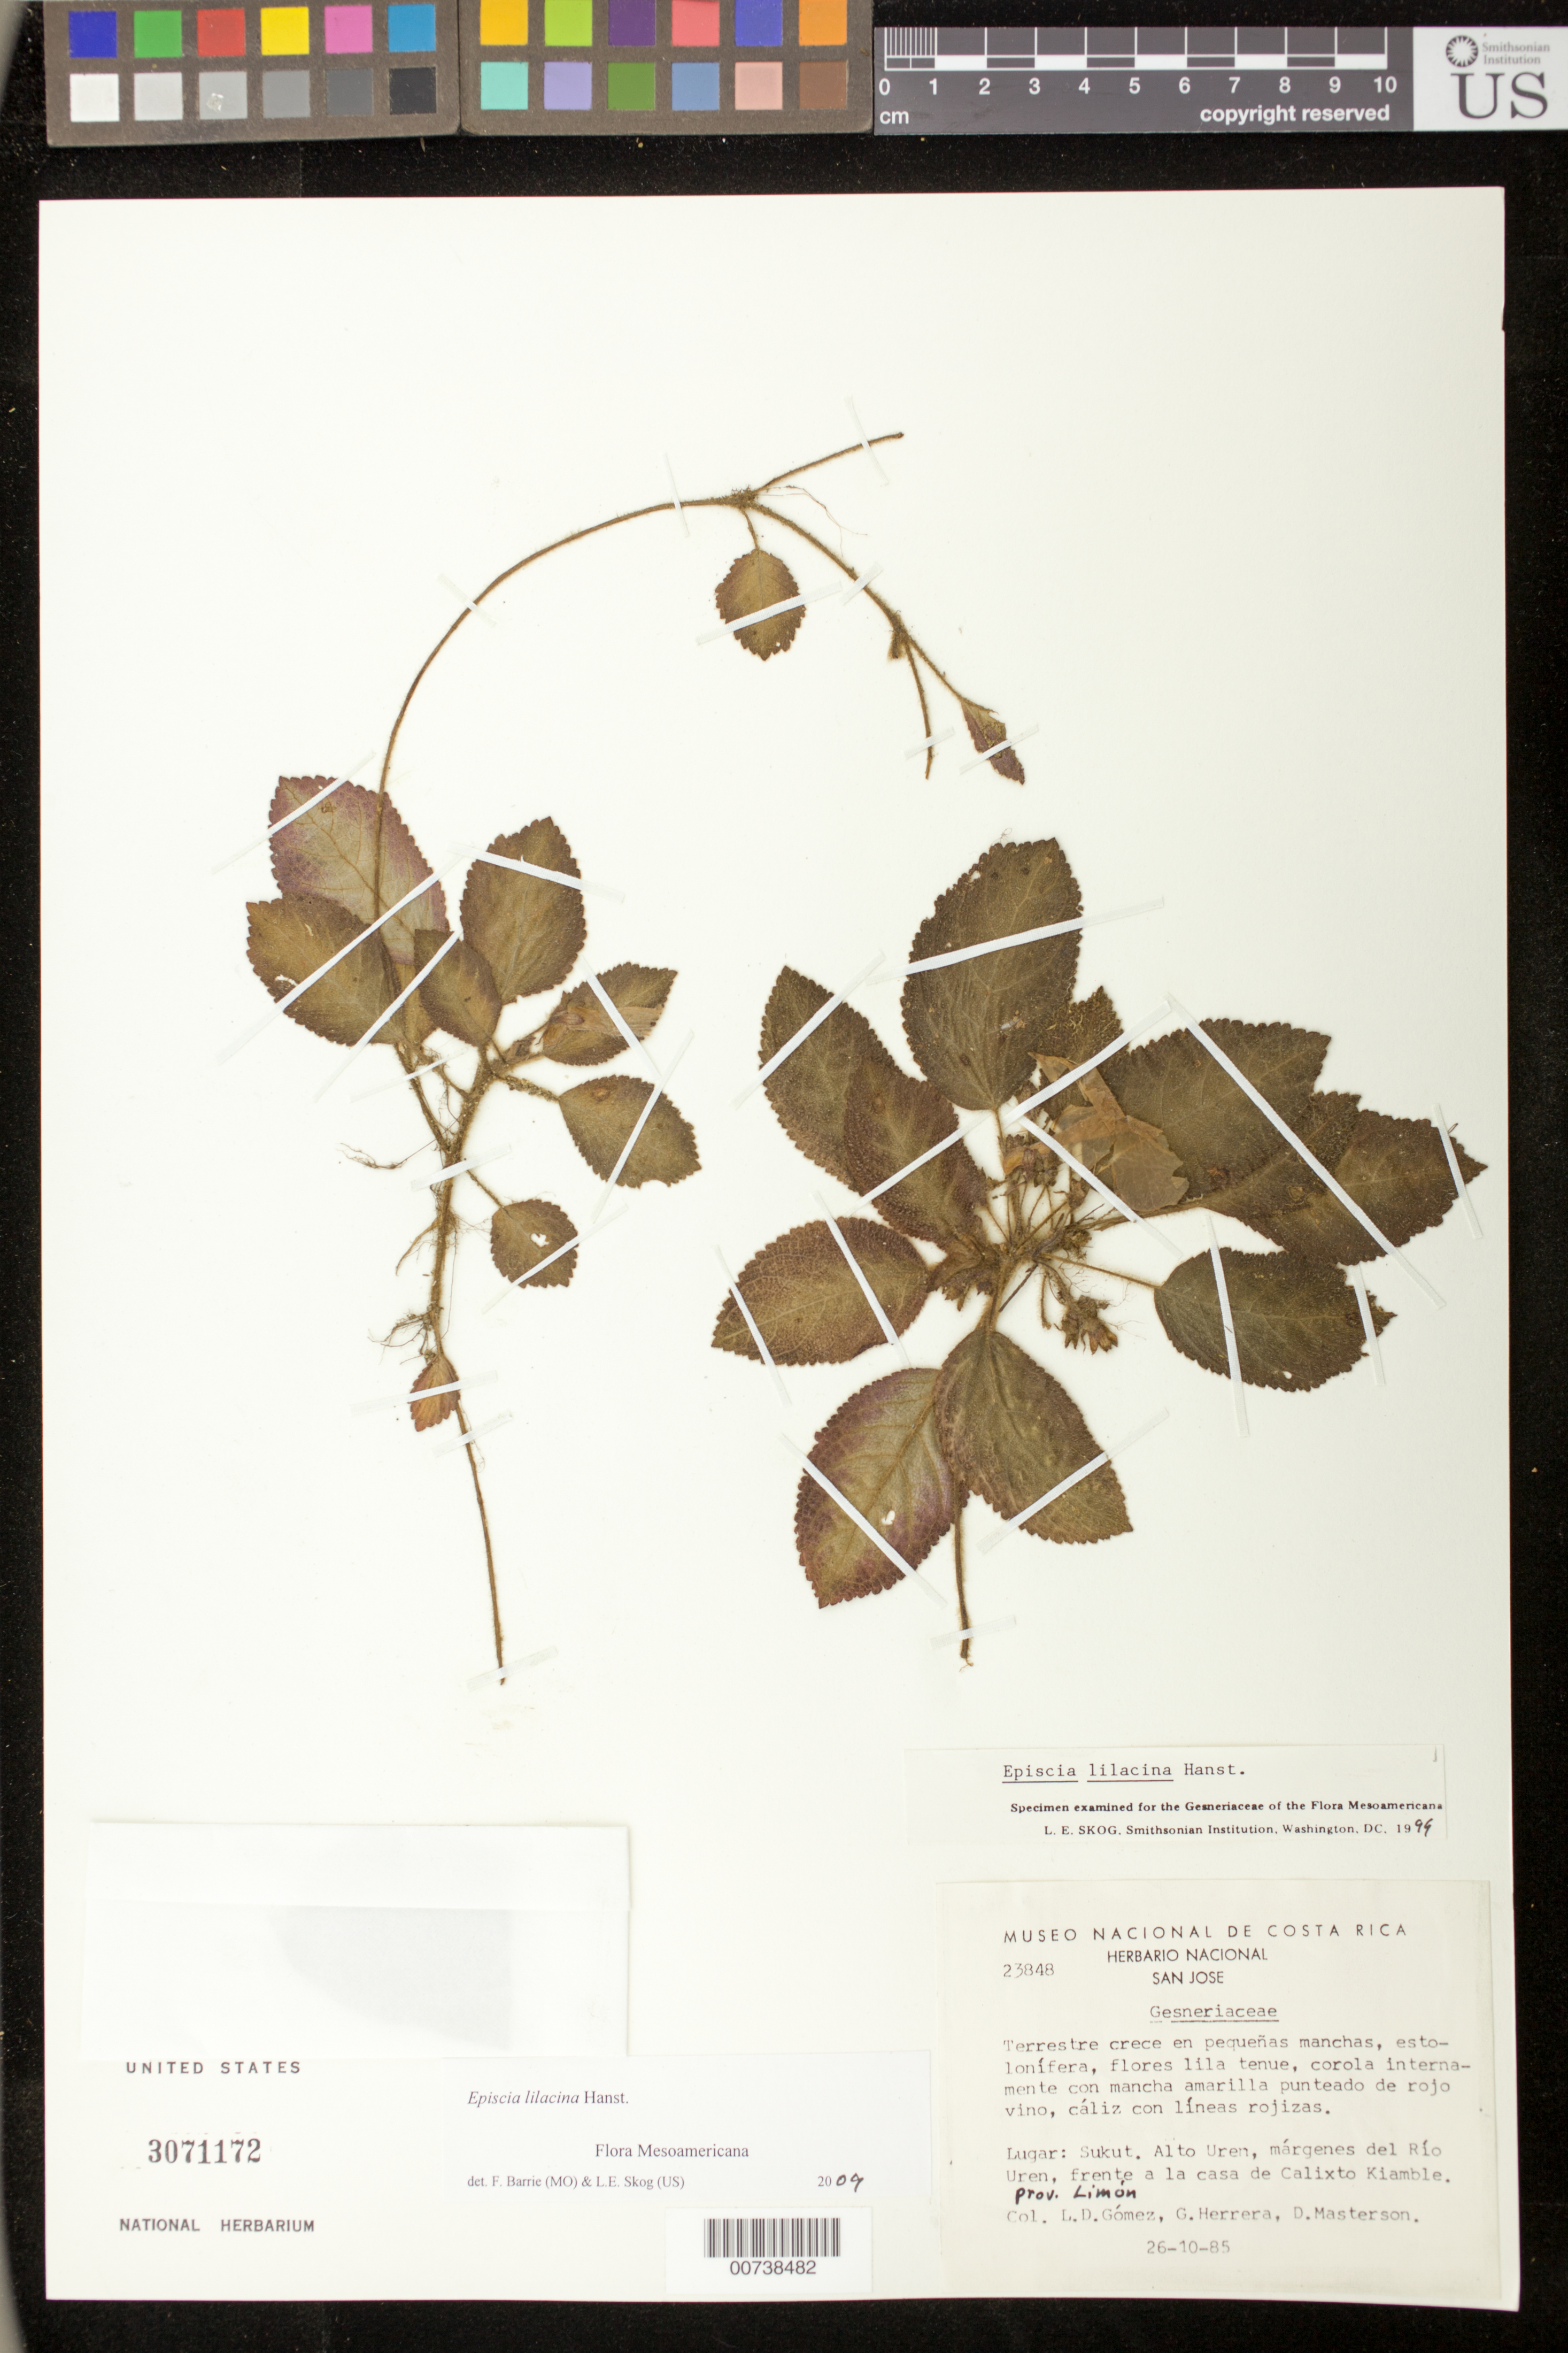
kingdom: Plantae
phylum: Tracheophyta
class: Magnoliopsida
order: Lamiales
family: Gesneriaceae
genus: Episcia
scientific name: Episcia lilacina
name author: Hanst.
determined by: Skog, Laurence E.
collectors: L. D. Gómez, G. Herrera & D. Masterson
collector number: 23848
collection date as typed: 26 Oct 1985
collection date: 1985-10-26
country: Costa Rica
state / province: Limón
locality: Lugar: Sukut, Alto Uren, márgenes del Río Uren, frente a la casa de Calixto Kiamble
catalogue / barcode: US 3071172